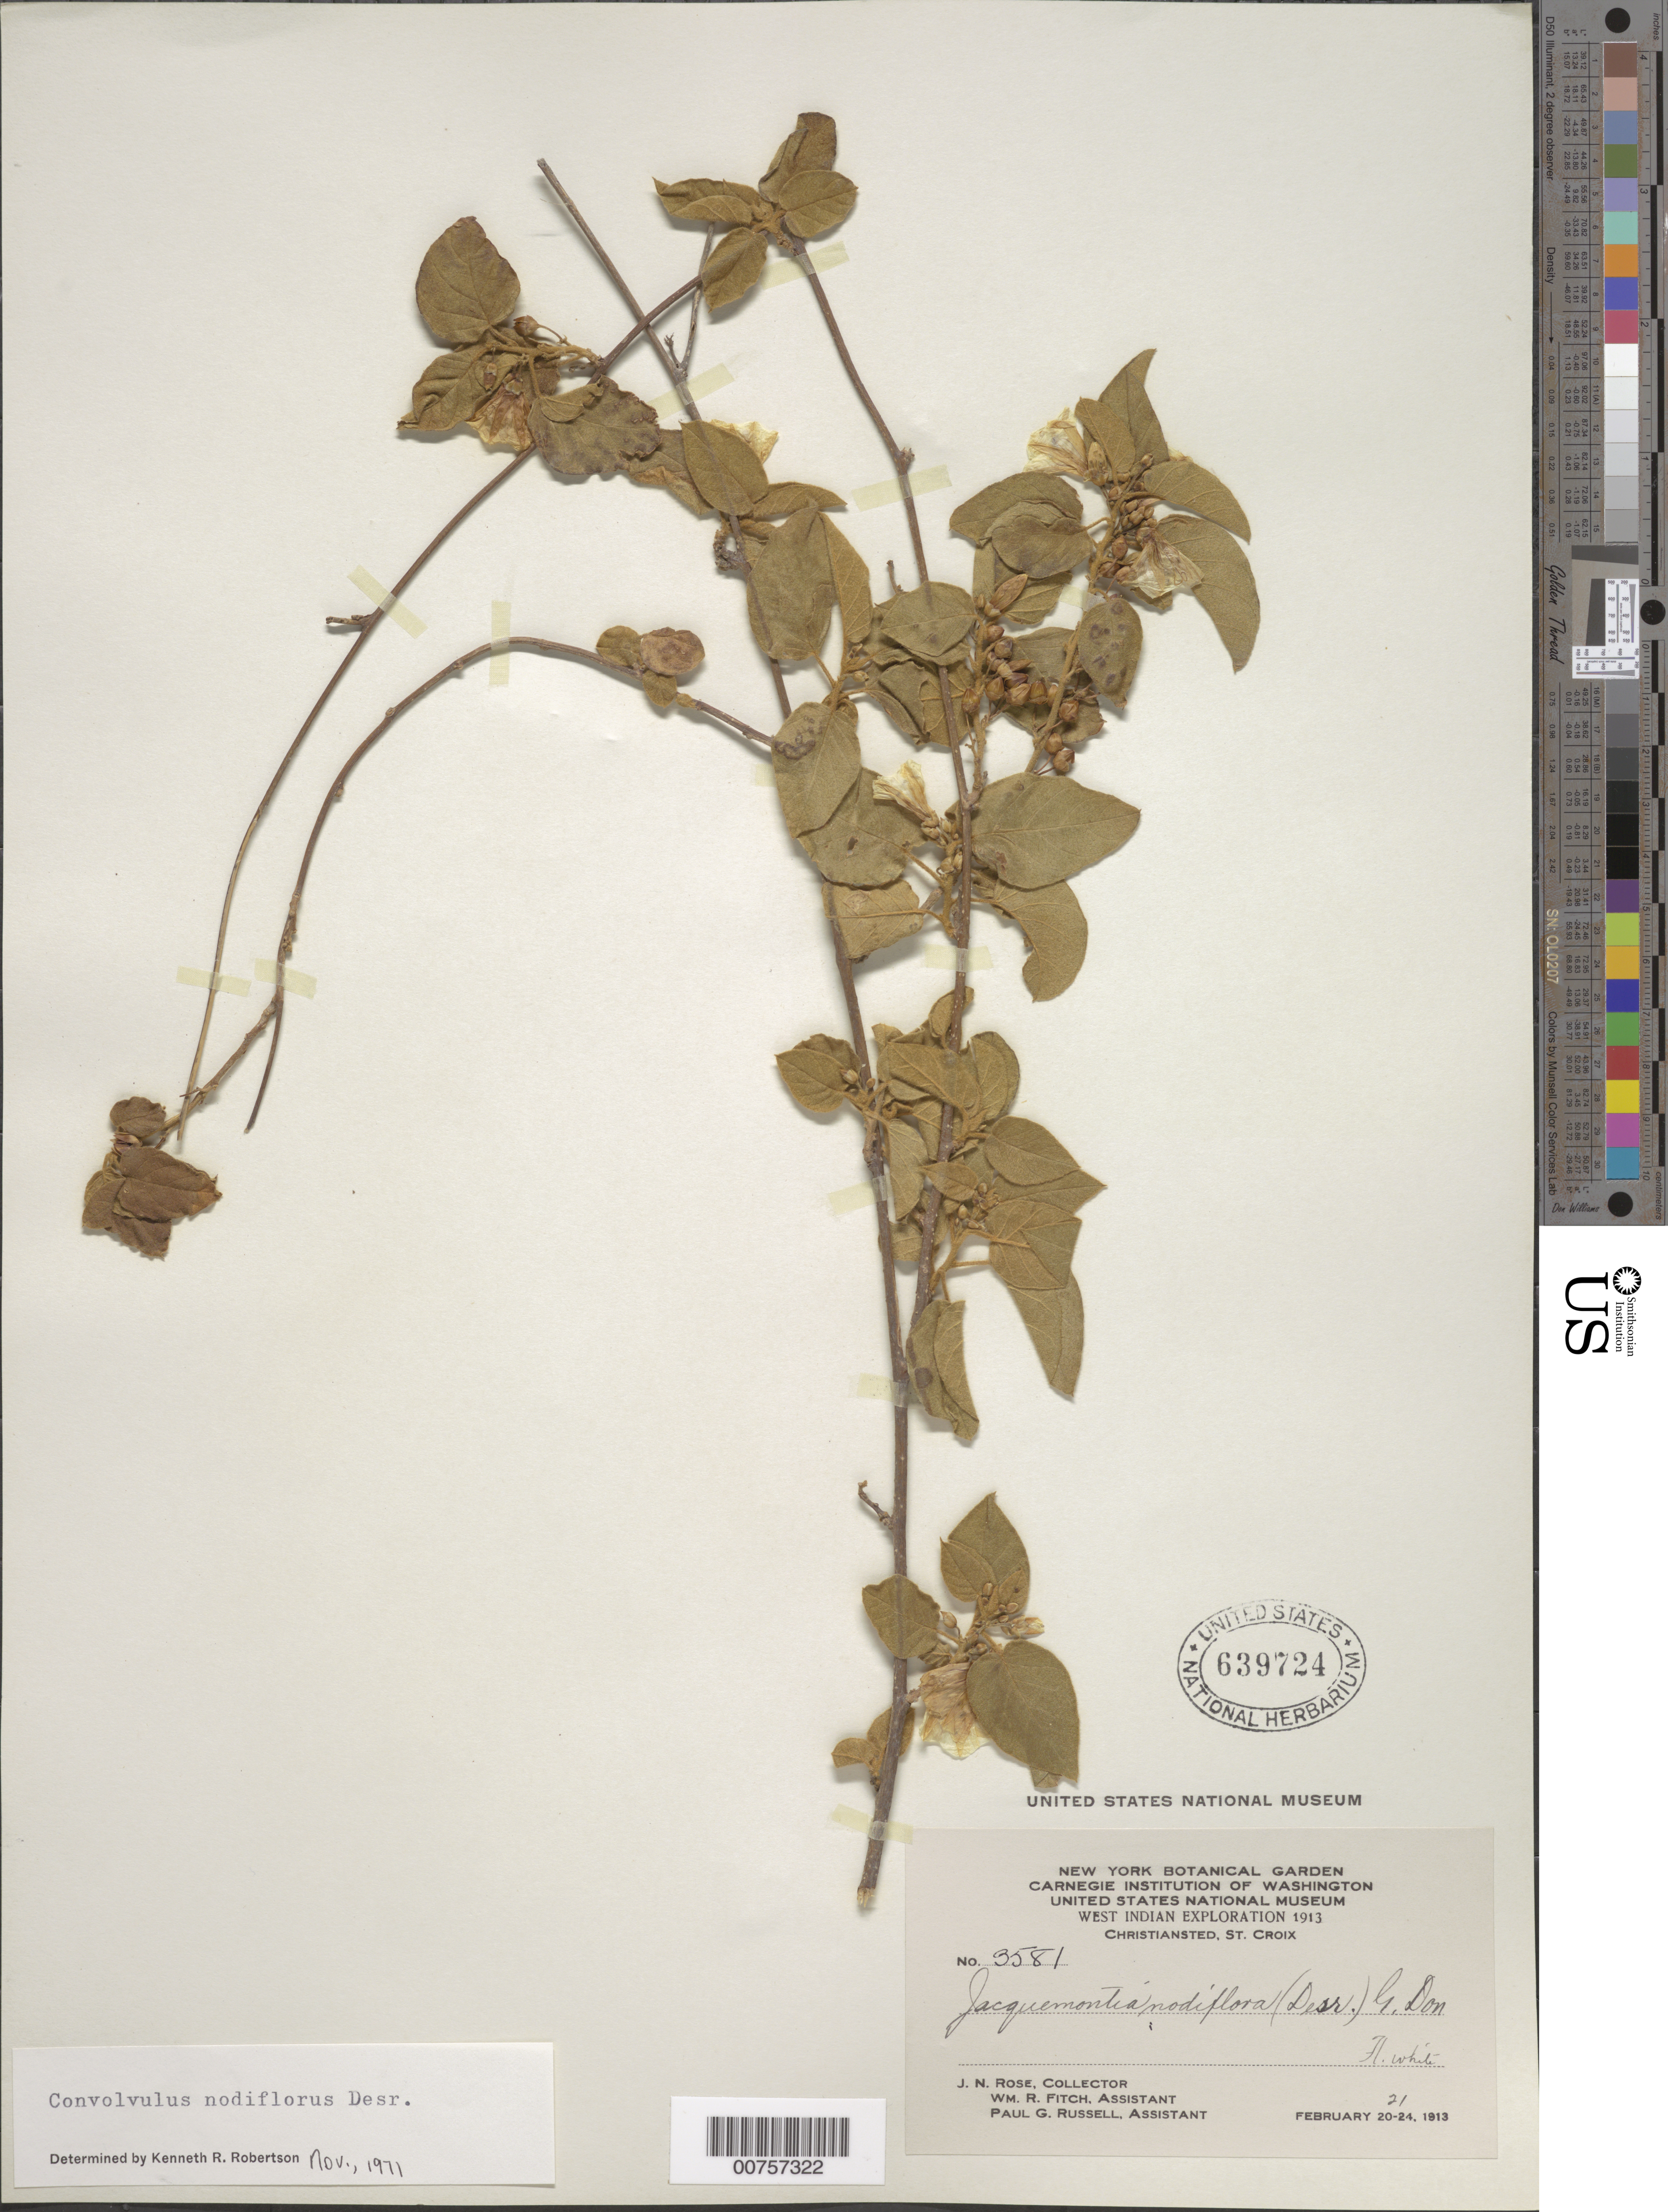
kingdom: Plantae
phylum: Tracheophyta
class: Magnoliopsida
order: Solanales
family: Convolvulaceae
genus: Convolvulus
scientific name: Convolvulus nodiflorus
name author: Desr.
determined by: Robertson, K. R.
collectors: J. N. Rose, W. R. Fitch & P. G. Russell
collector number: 3581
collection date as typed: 20 Feb 1913 to 24 Feb 1913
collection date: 1913-02-20/1913-02-24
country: U.S. Virgin Islands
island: St. Croix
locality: Christiansted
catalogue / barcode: US 639724